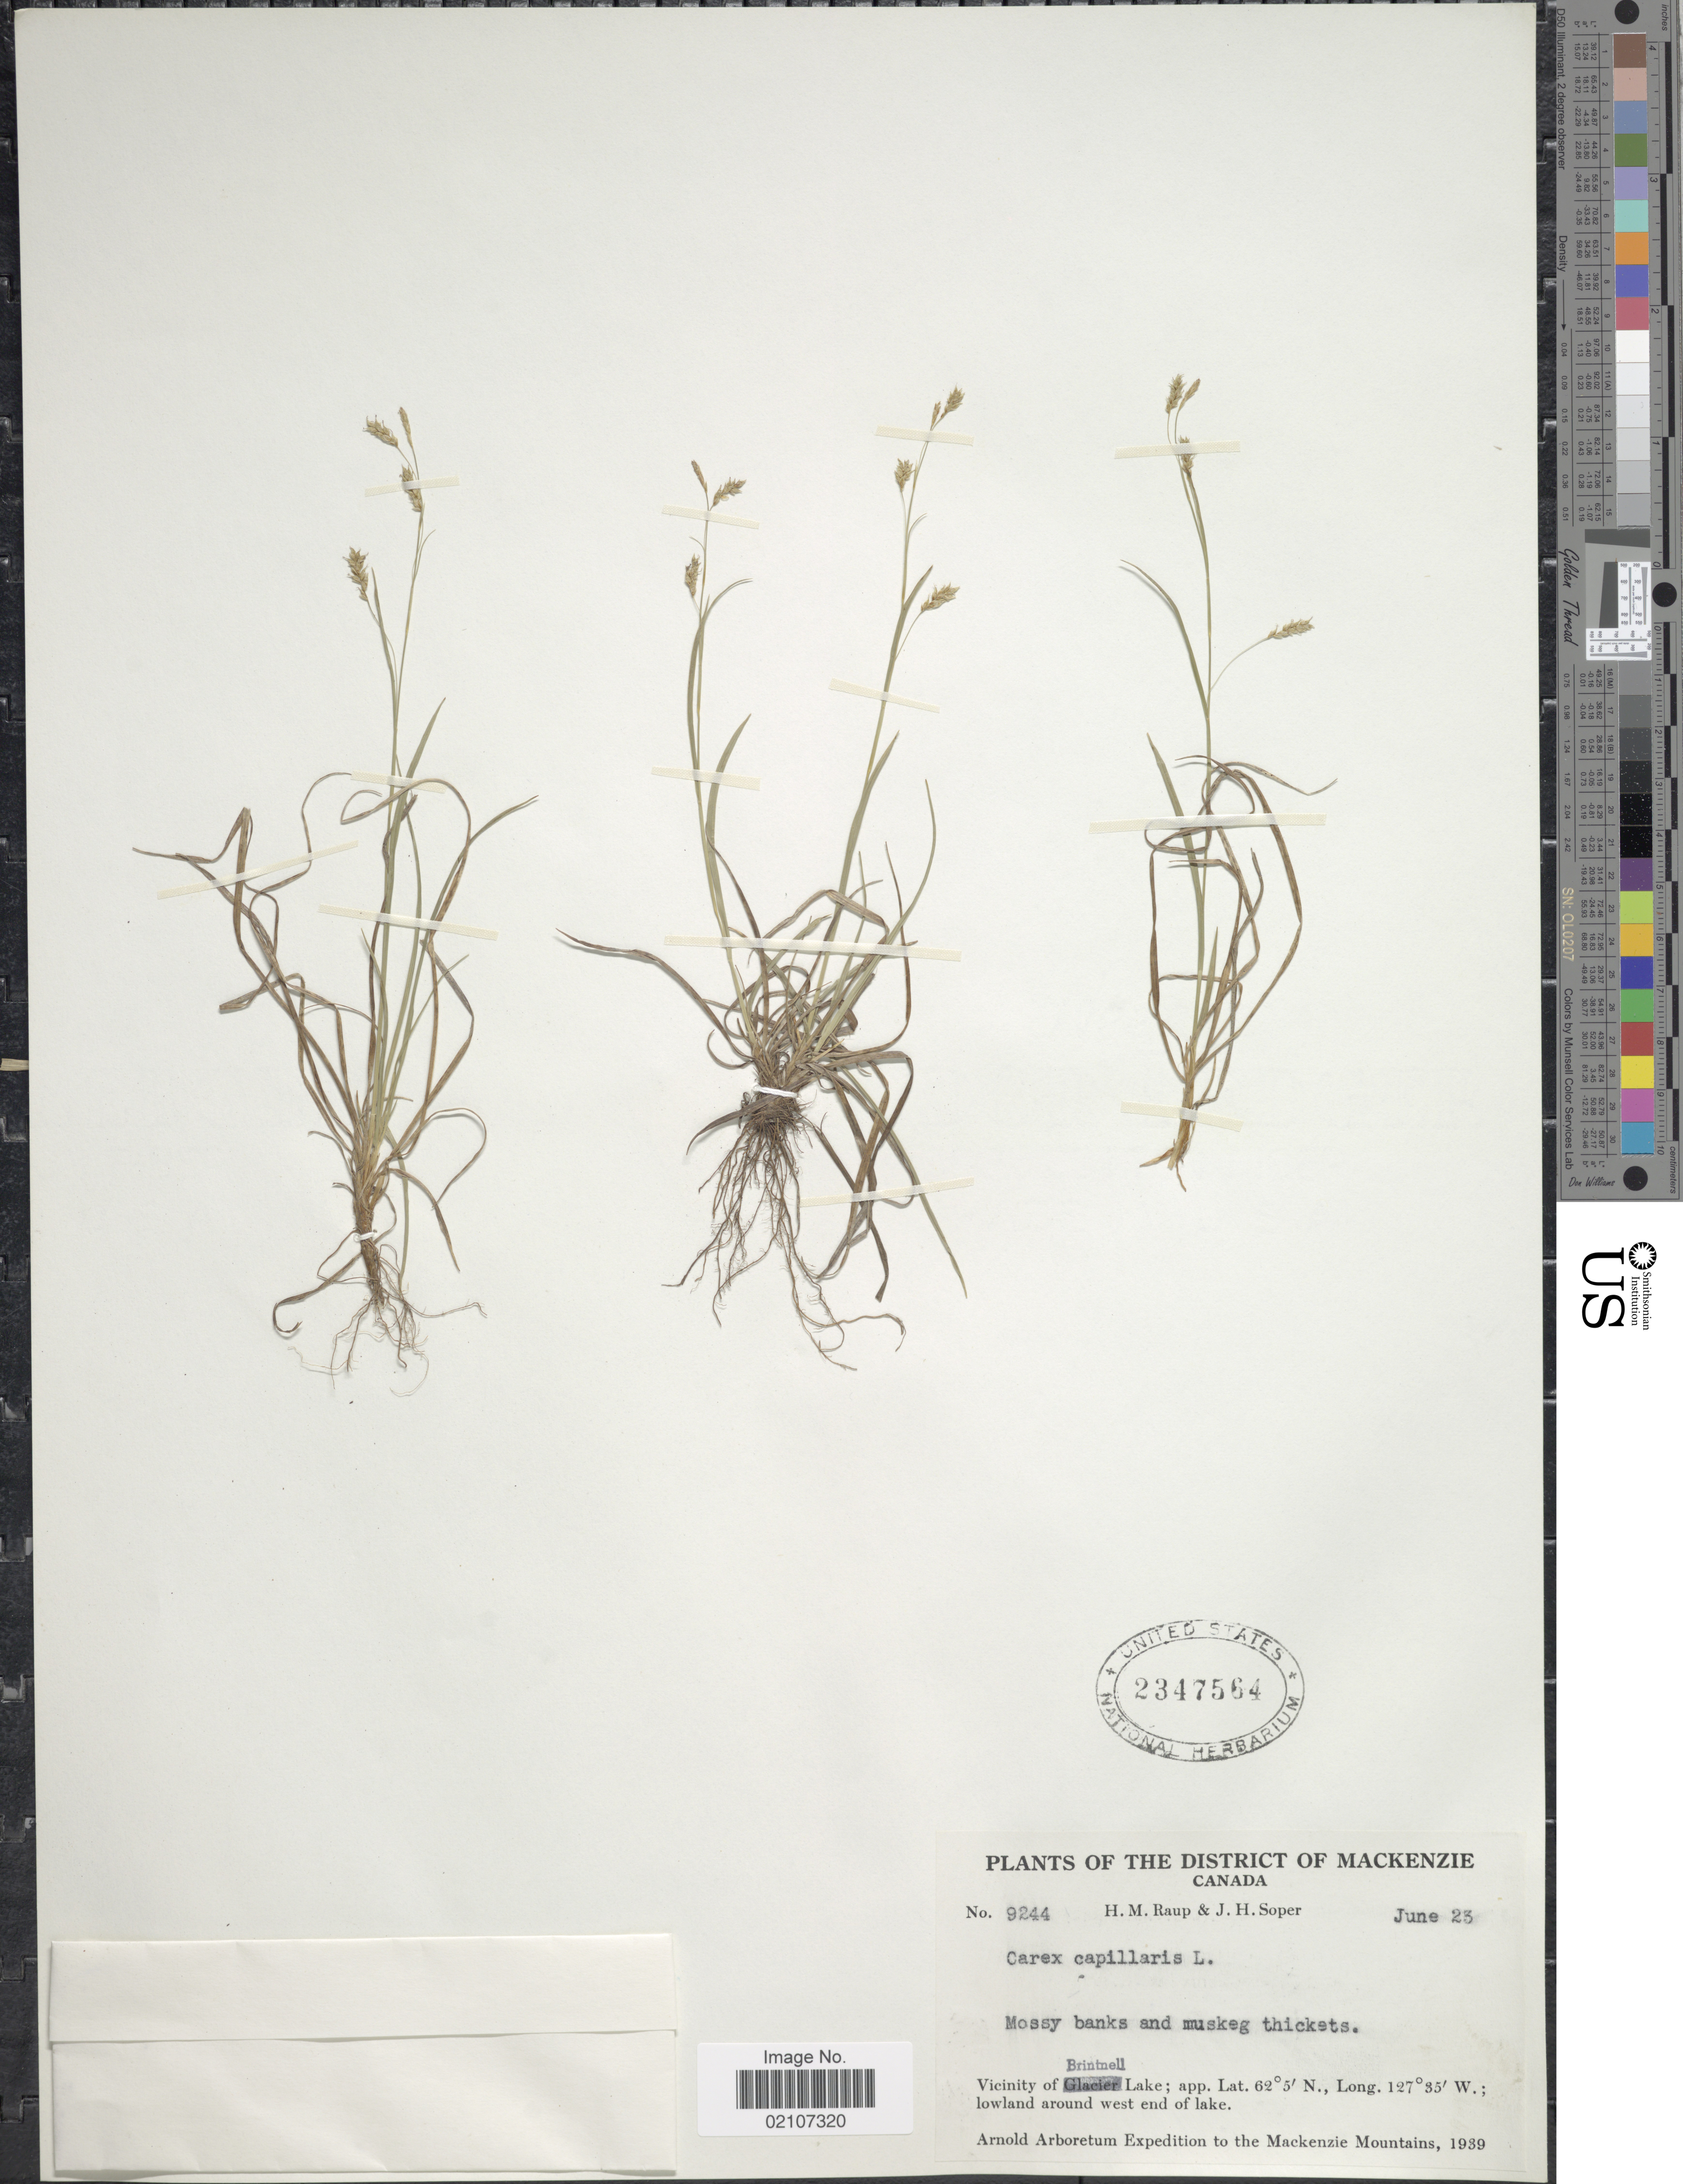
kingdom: Plantae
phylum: Tracheophyta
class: Liliopsida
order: Poales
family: Cyperaceae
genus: Carex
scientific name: Carex capillaris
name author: L.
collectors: H. Raup & J. H. Soper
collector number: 9244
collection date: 1939-06-23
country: Canada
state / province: British Columbia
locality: District of Mackenzie. Mossy bank and muskeg thickets. Vicinity of Brintnell Lake; lowland around west end of lake. Mackenzie Mountains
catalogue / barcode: US 2347564